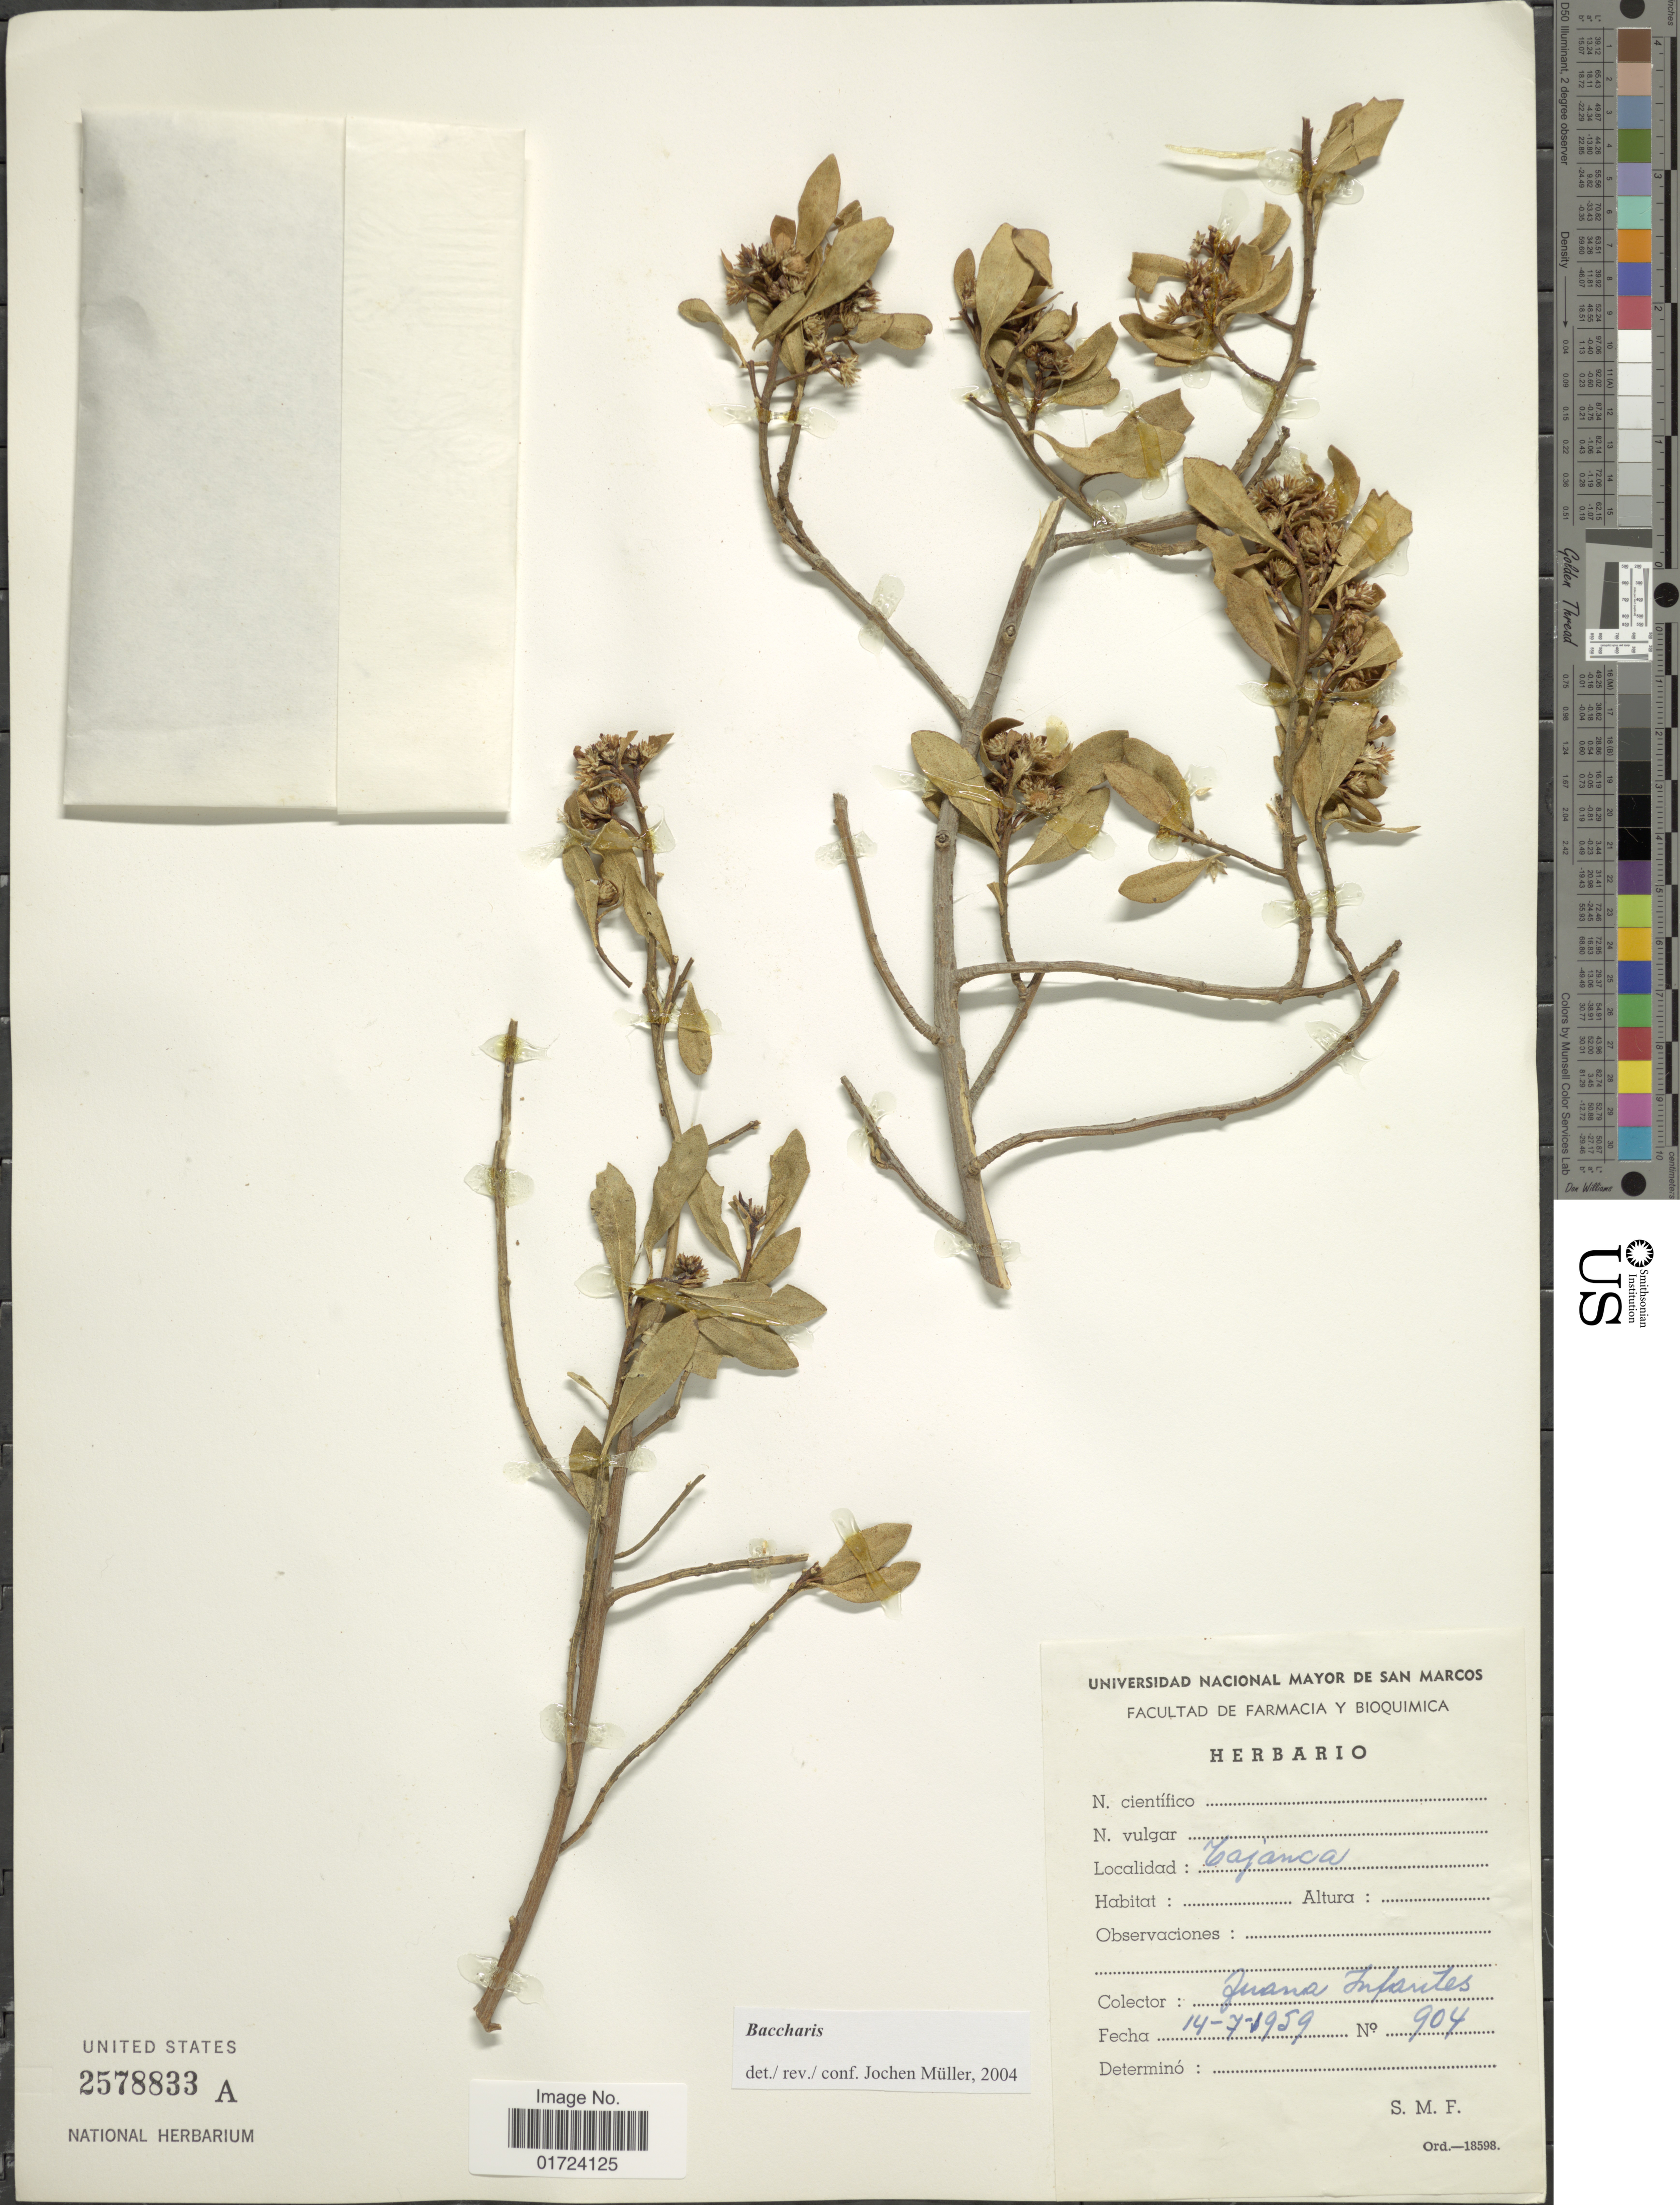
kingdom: Plantae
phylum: Tracheophyta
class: Magnoliopsida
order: Asterales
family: Asteraceae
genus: Baccharis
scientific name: Baccharis sp.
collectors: J. Infantes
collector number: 04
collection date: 1959-07-14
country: Peru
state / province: Lambayeque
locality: Cajanca.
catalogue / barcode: US 2578833A